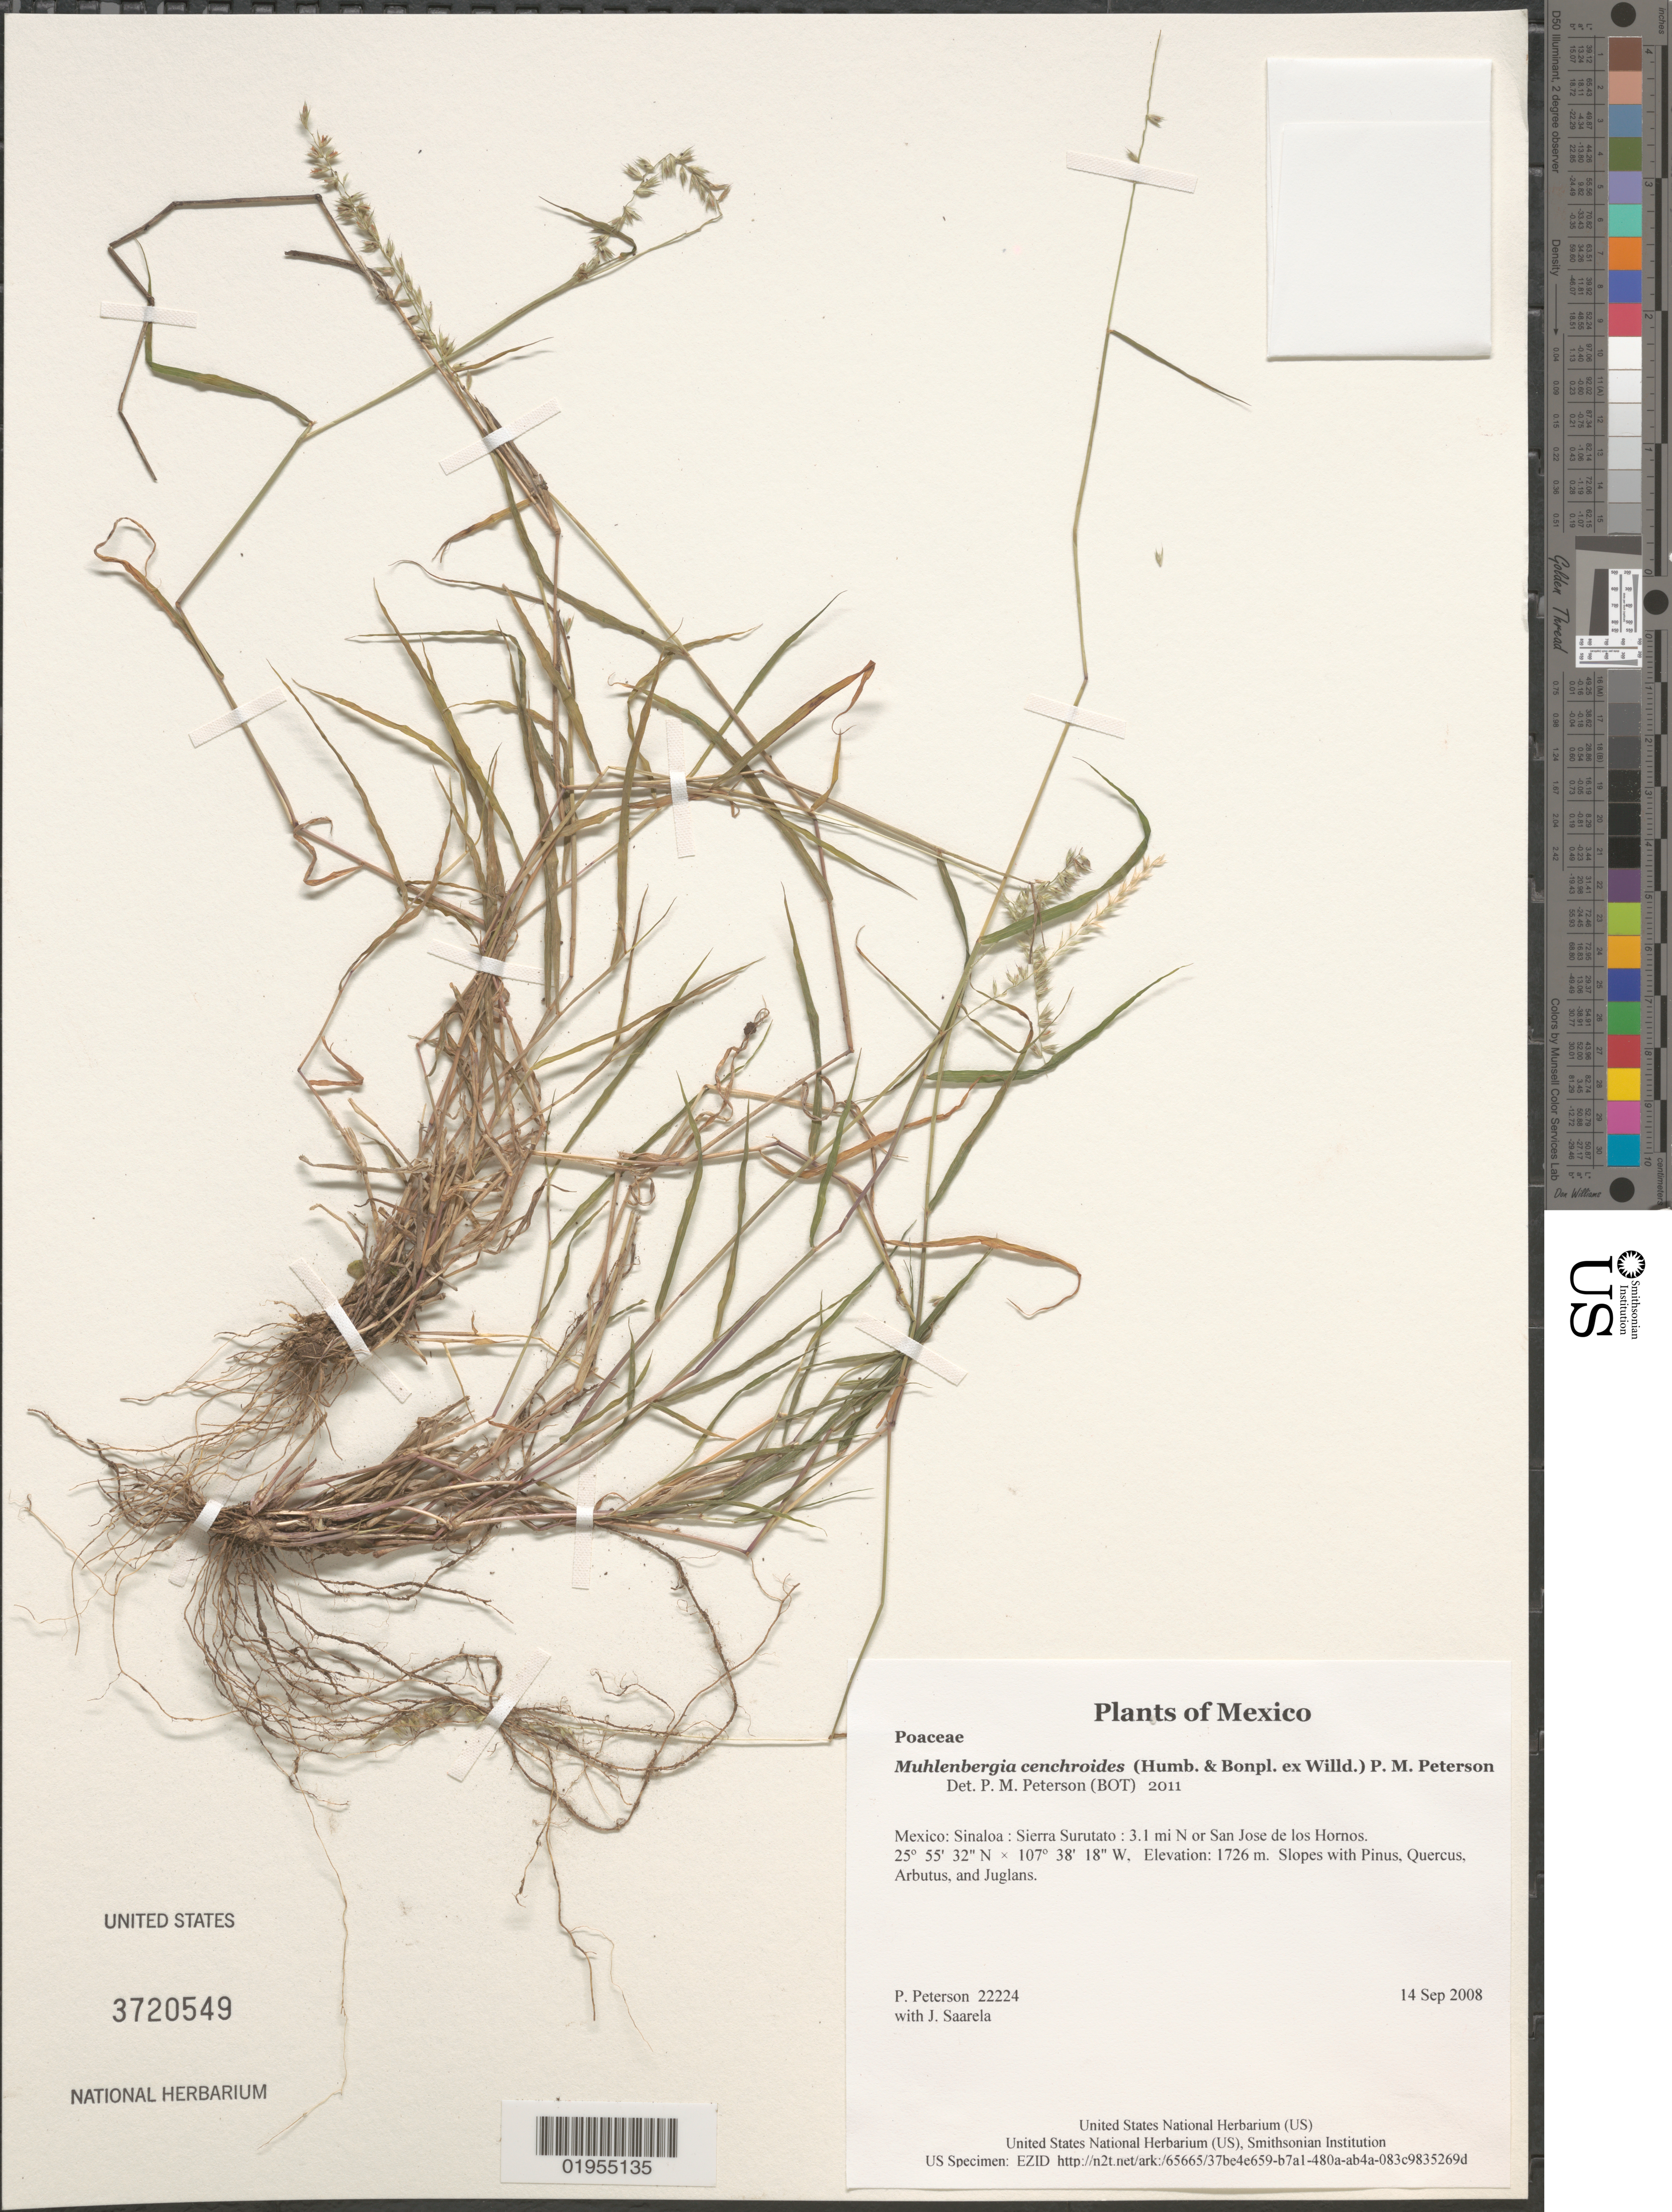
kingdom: Plantae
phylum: Tracheophyta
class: Liliopsida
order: Poales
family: Poaceae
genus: Muhlenbergia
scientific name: Muhlenbergia cenchroides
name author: (Humb. & Bonpl. ex Willd.) P.M. Peterson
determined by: Peterson, Paul M., (BOT), Smithsonian Institution - National Museum of Natural History (UNITED STATES)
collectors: P. M. Peterson & J. Saarela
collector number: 22224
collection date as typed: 14 Sep 2008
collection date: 2008-09-14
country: Mexico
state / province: Sinaloa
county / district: Sierra Surutato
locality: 3.1 mi N or San Jose de los Hornos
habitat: Slopes with Pinus, Quercus, Arbutus, and Juglans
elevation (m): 1726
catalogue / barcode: US 3720549